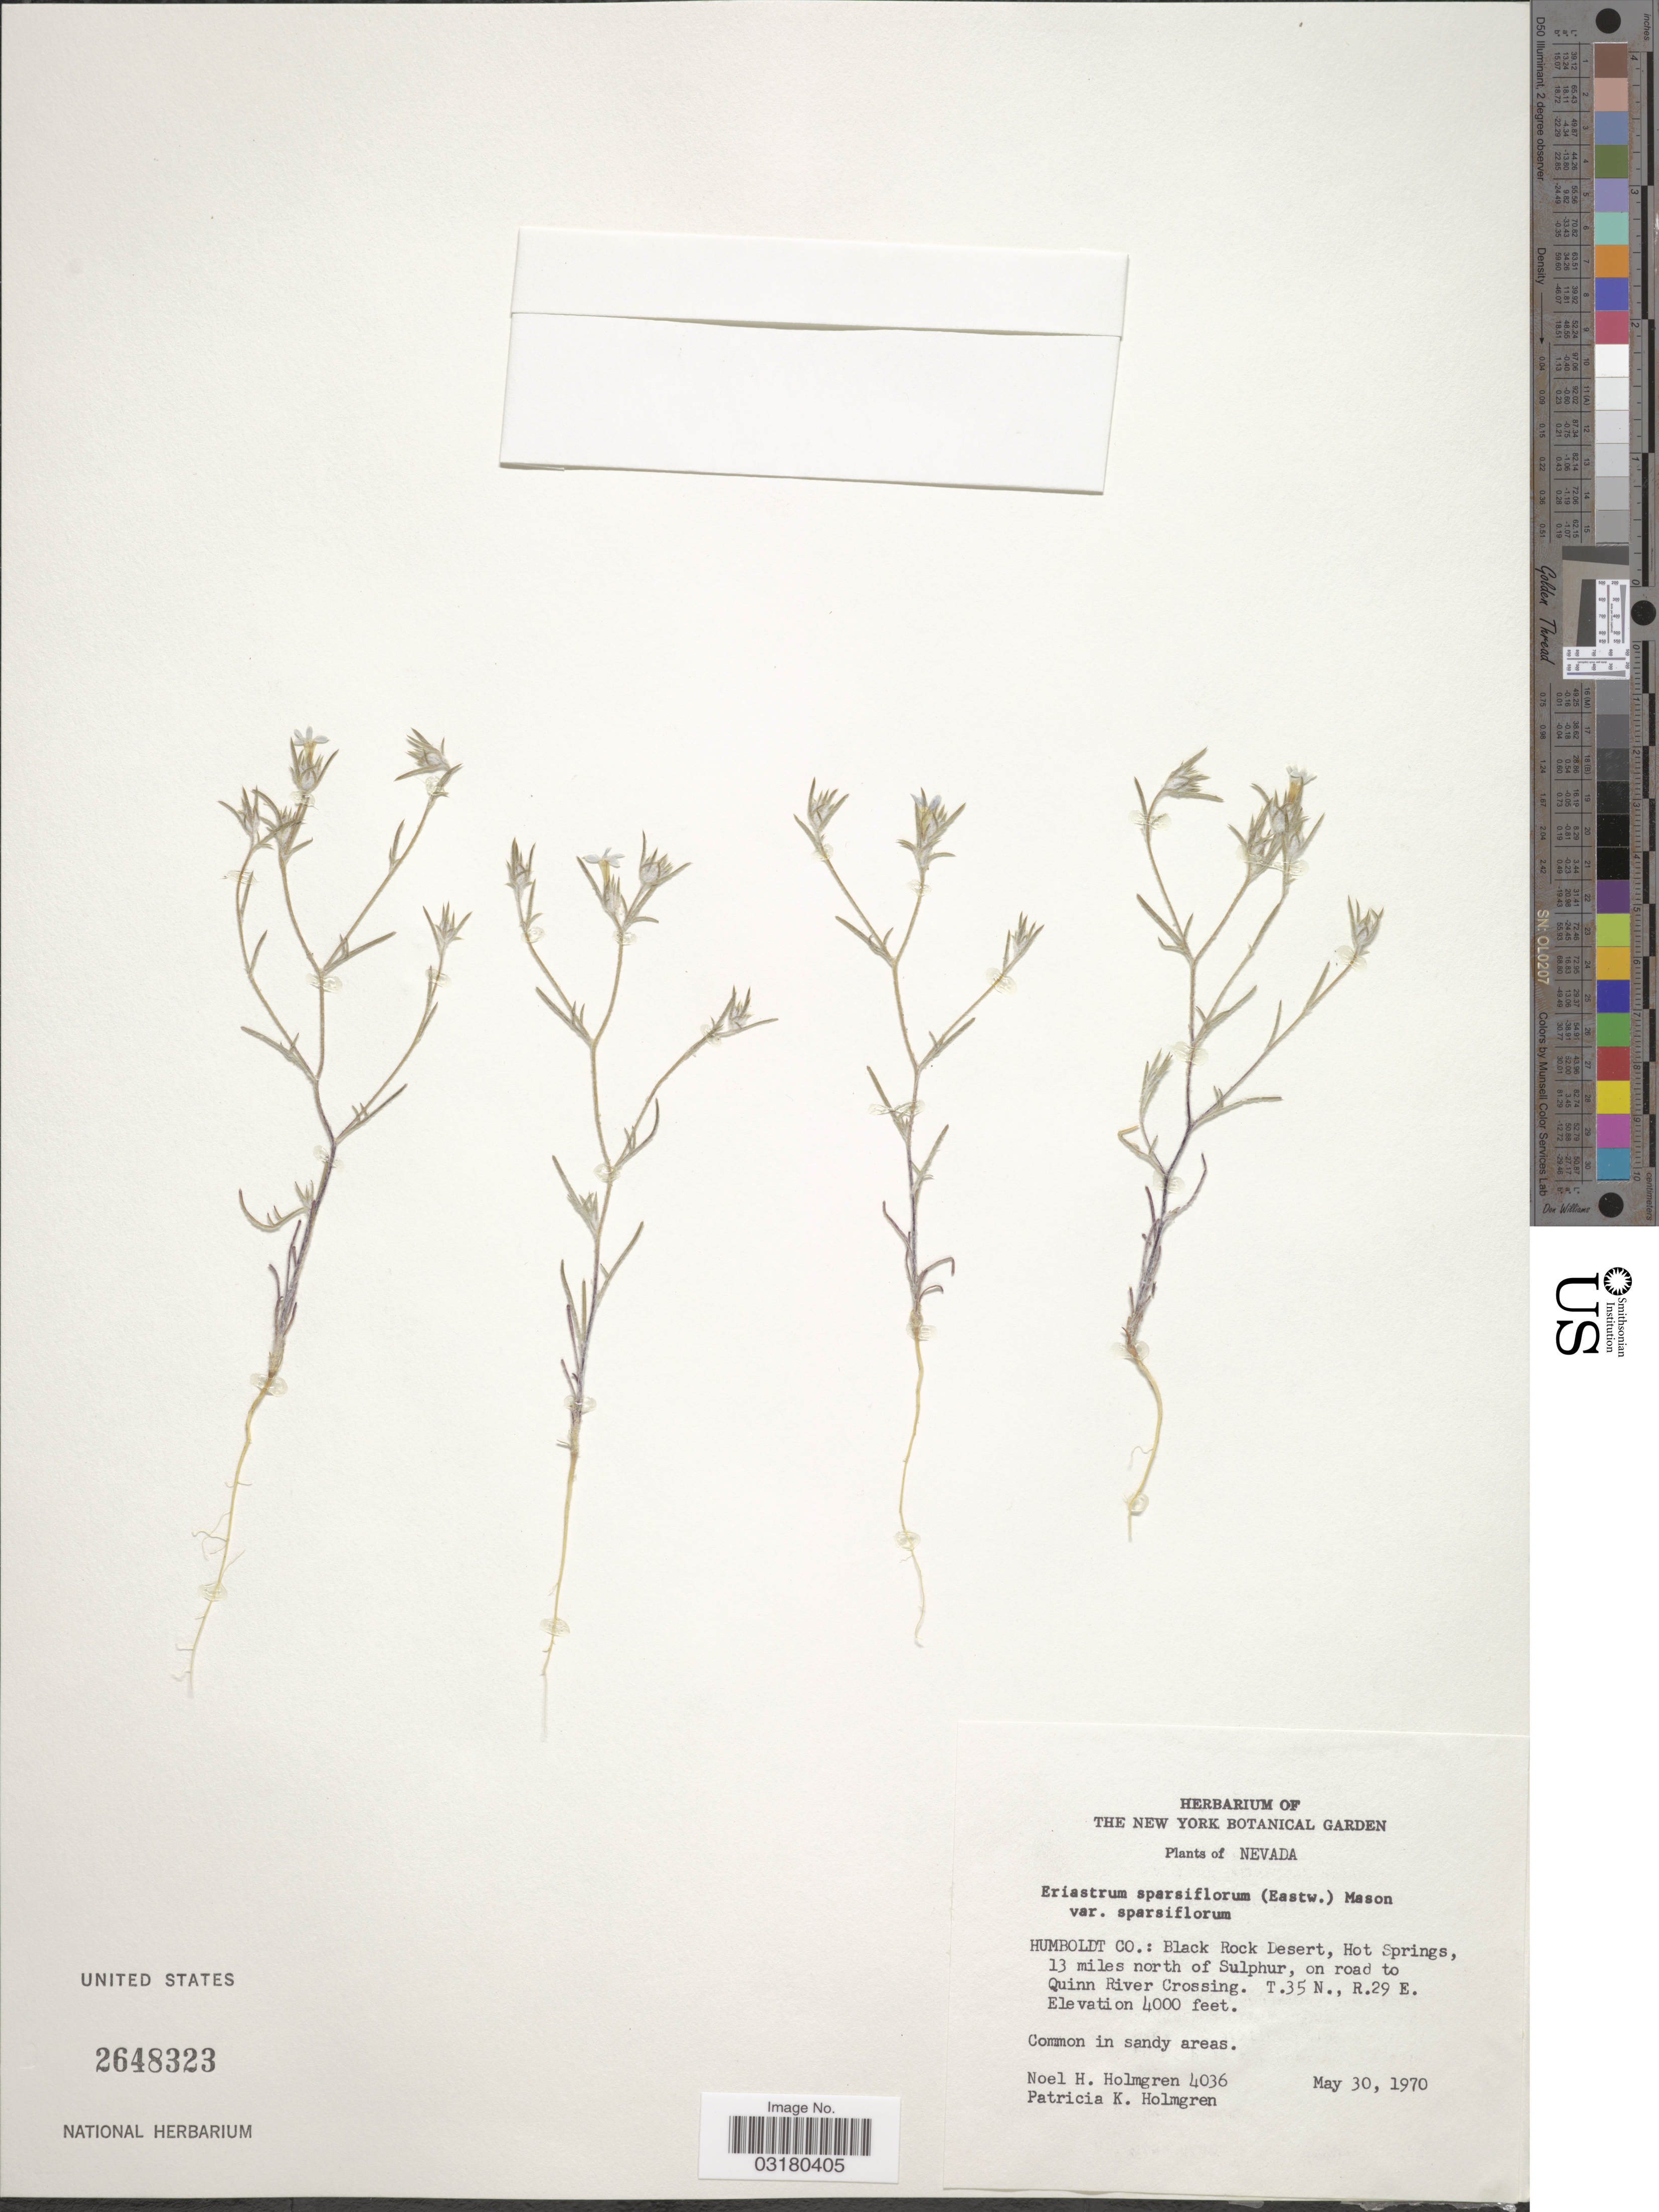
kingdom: Plantae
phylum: Tracheophyta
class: Magnoliopsida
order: Ericales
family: Polemoniaceae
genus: Eriastrum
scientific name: Eriastrum sparsiflorum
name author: (Eastw.) H. Mason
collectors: N. H. Holmgren & P. K. Holmgren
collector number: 4036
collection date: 1970-05-30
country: United States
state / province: Nevada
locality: Humboldt Co.: Black Rock Desert, Hot Springs, 13 miles north of Sulphur, on road to Quinn River Crossing. T.35 N., R.29 E.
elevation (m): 1219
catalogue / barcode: US 2648323